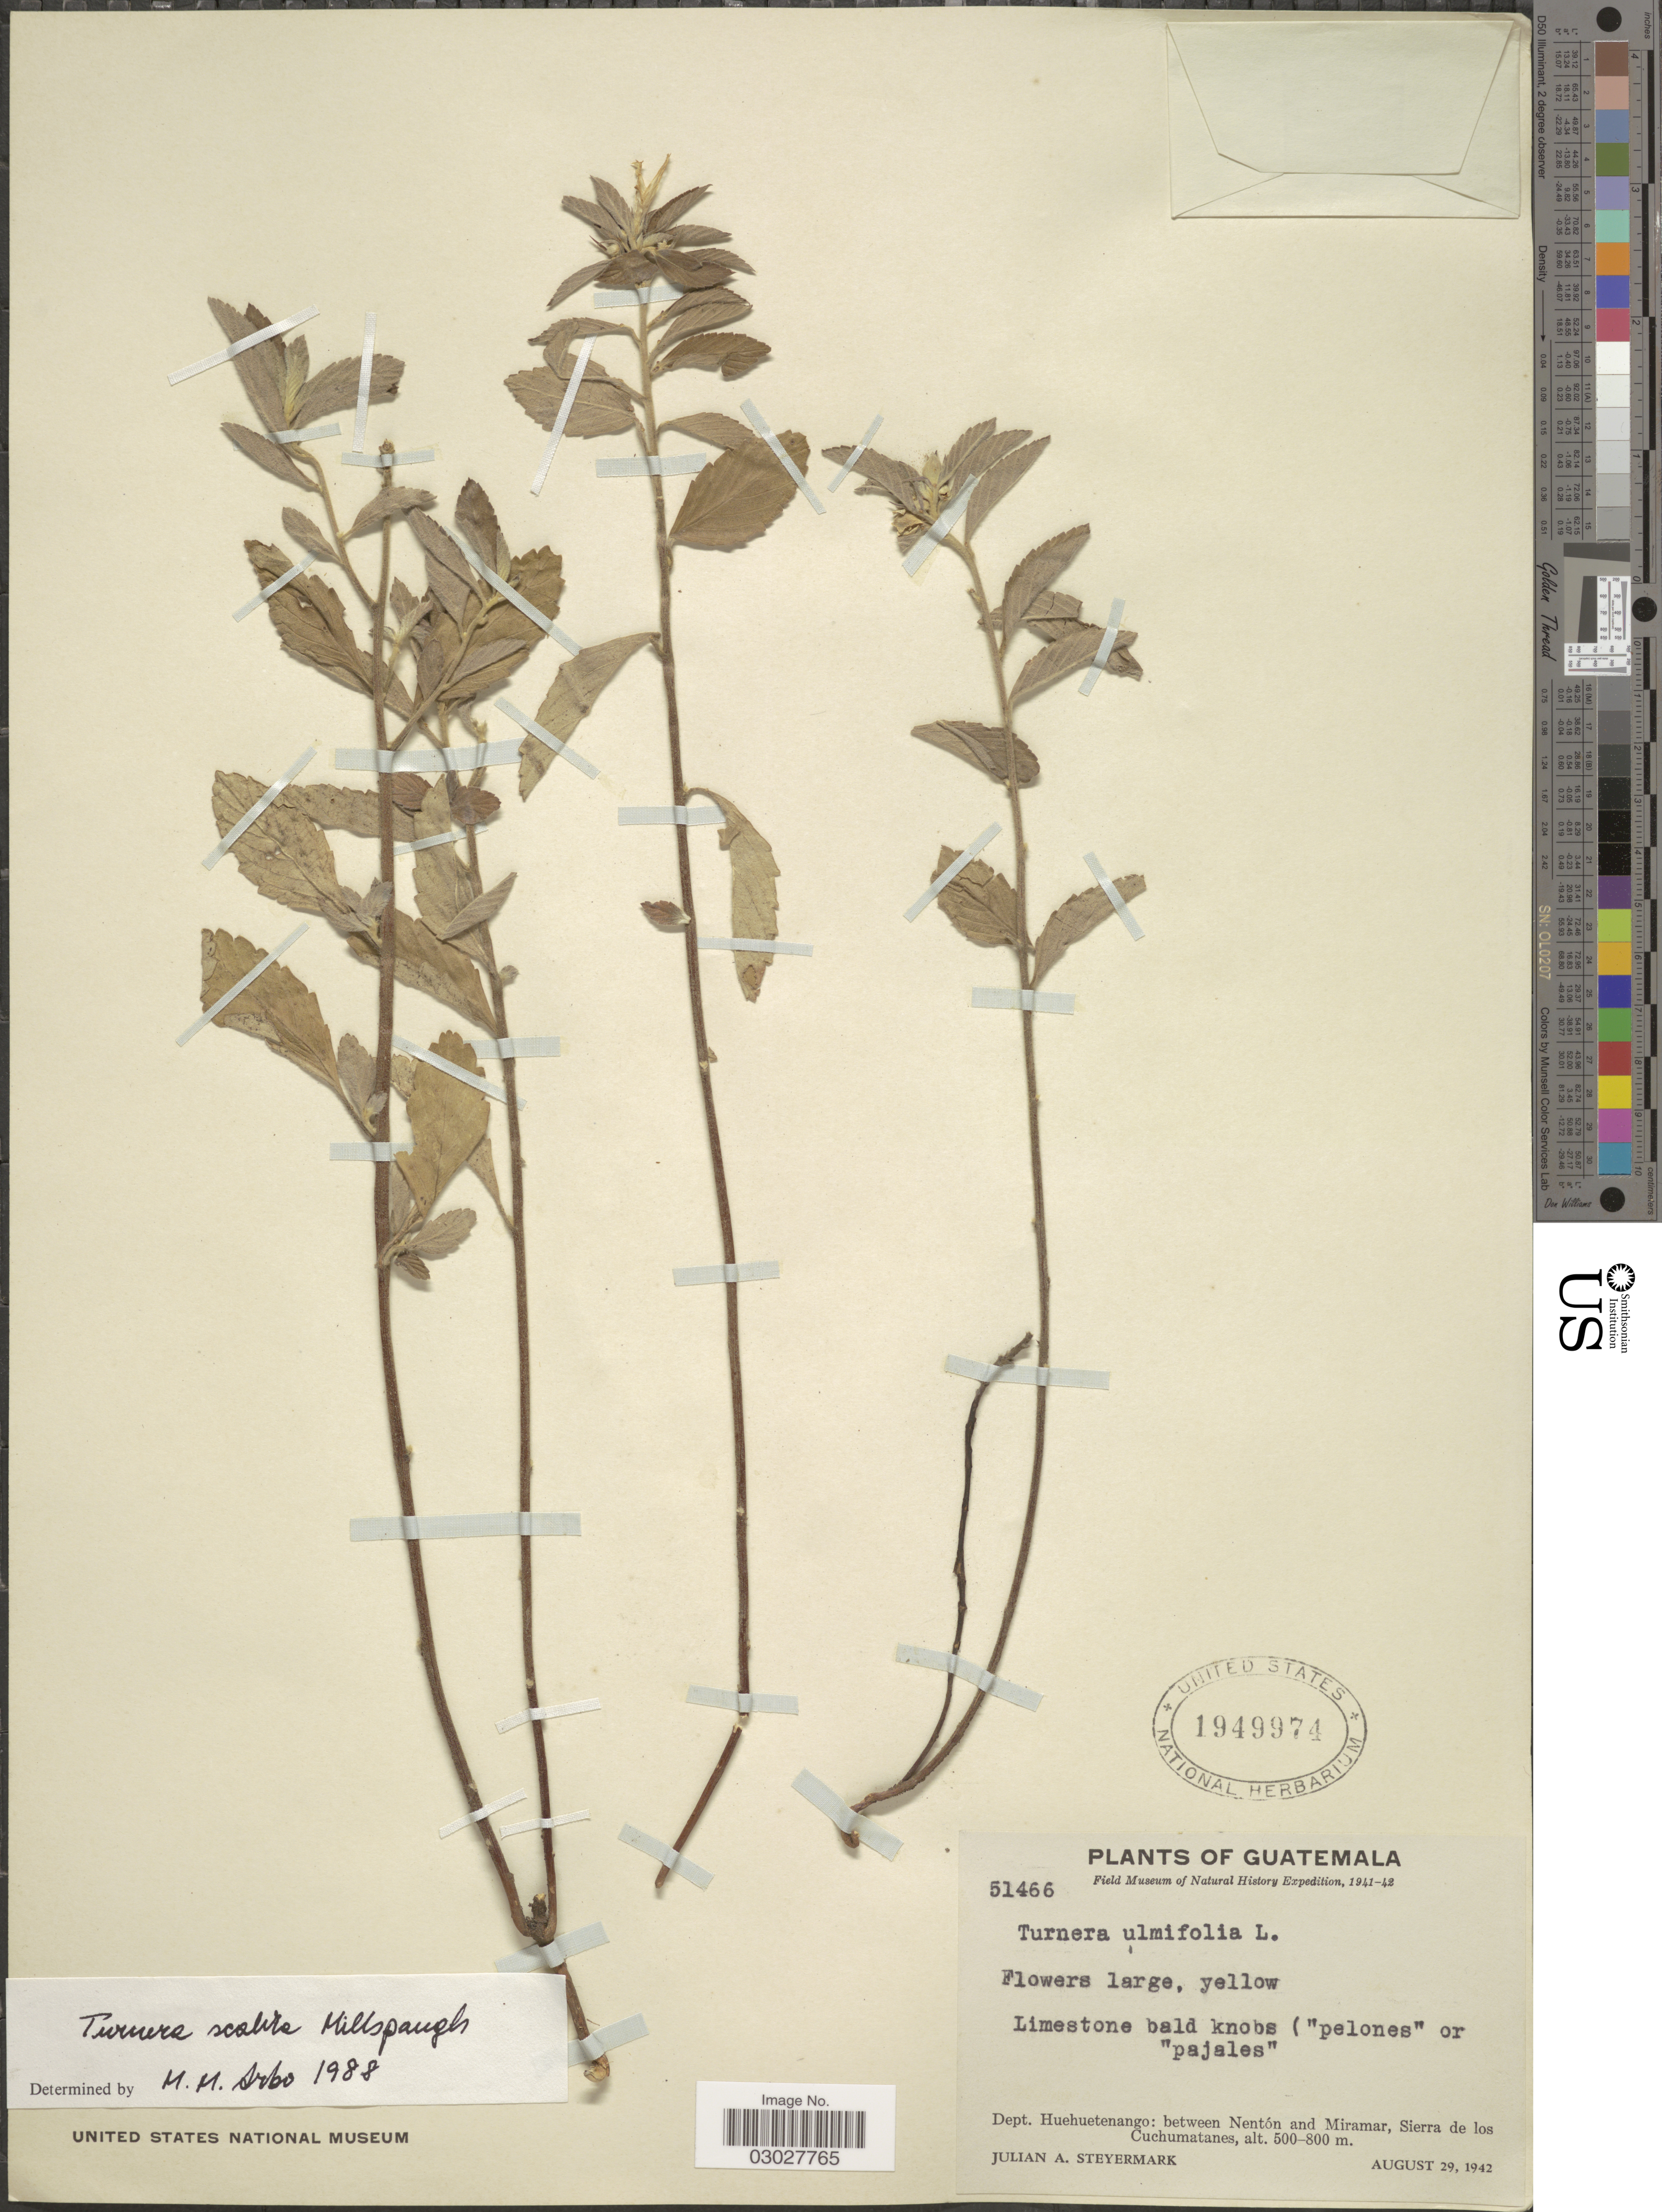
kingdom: Plantae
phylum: Tracheophyta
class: Magnoliopsida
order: Malpighiales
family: Turneraceae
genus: Turnera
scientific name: Turnera scabra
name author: Millsp.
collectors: J. Steyermark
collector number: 51466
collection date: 1942-08-29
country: Guatemala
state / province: Huehuetenango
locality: Dept. Huehuetenango: between Nentón and Miramar, Sierra de los Cuchumatanes.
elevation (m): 500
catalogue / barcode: US 1949974